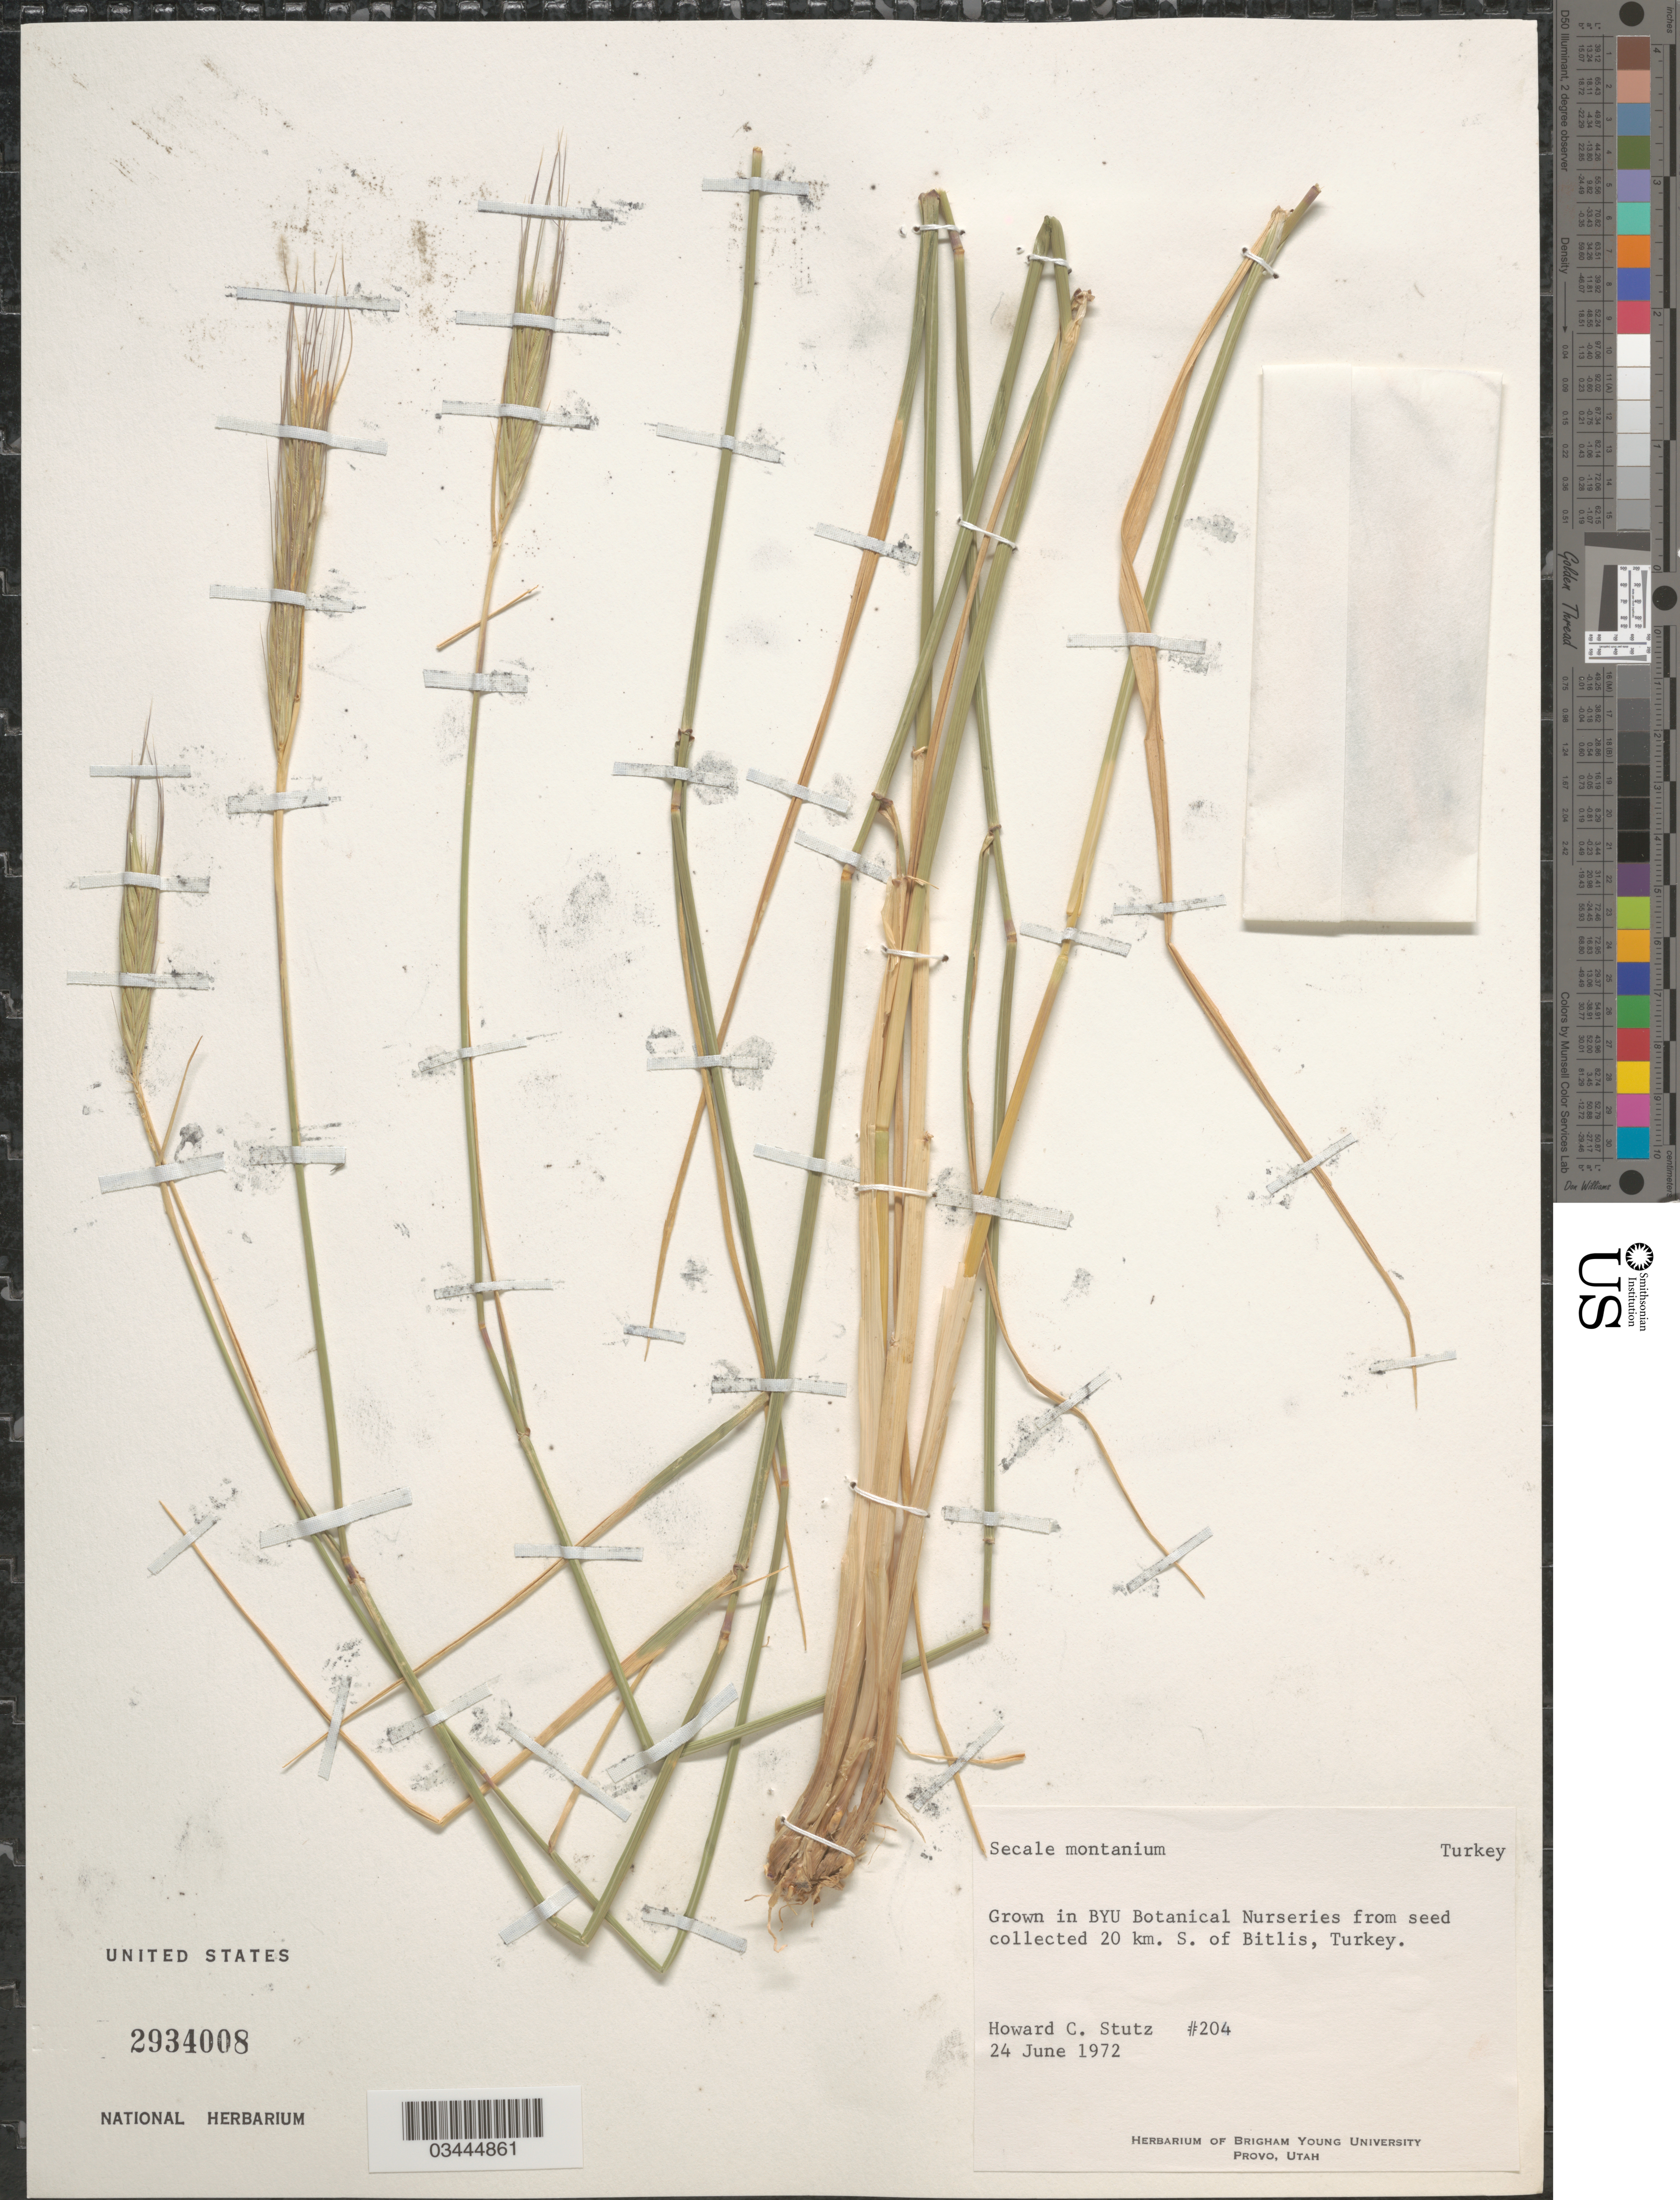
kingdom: Plantae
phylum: Tracheophyta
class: Liliopsida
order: Poales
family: Poaceae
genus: Secale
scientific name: Secale montanum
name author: Gussone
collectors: H. Stutz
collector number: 204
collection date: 1972-06-24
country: United States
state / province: Utah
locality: In BYU Botanical Nurseries.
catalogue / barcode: US 2934008